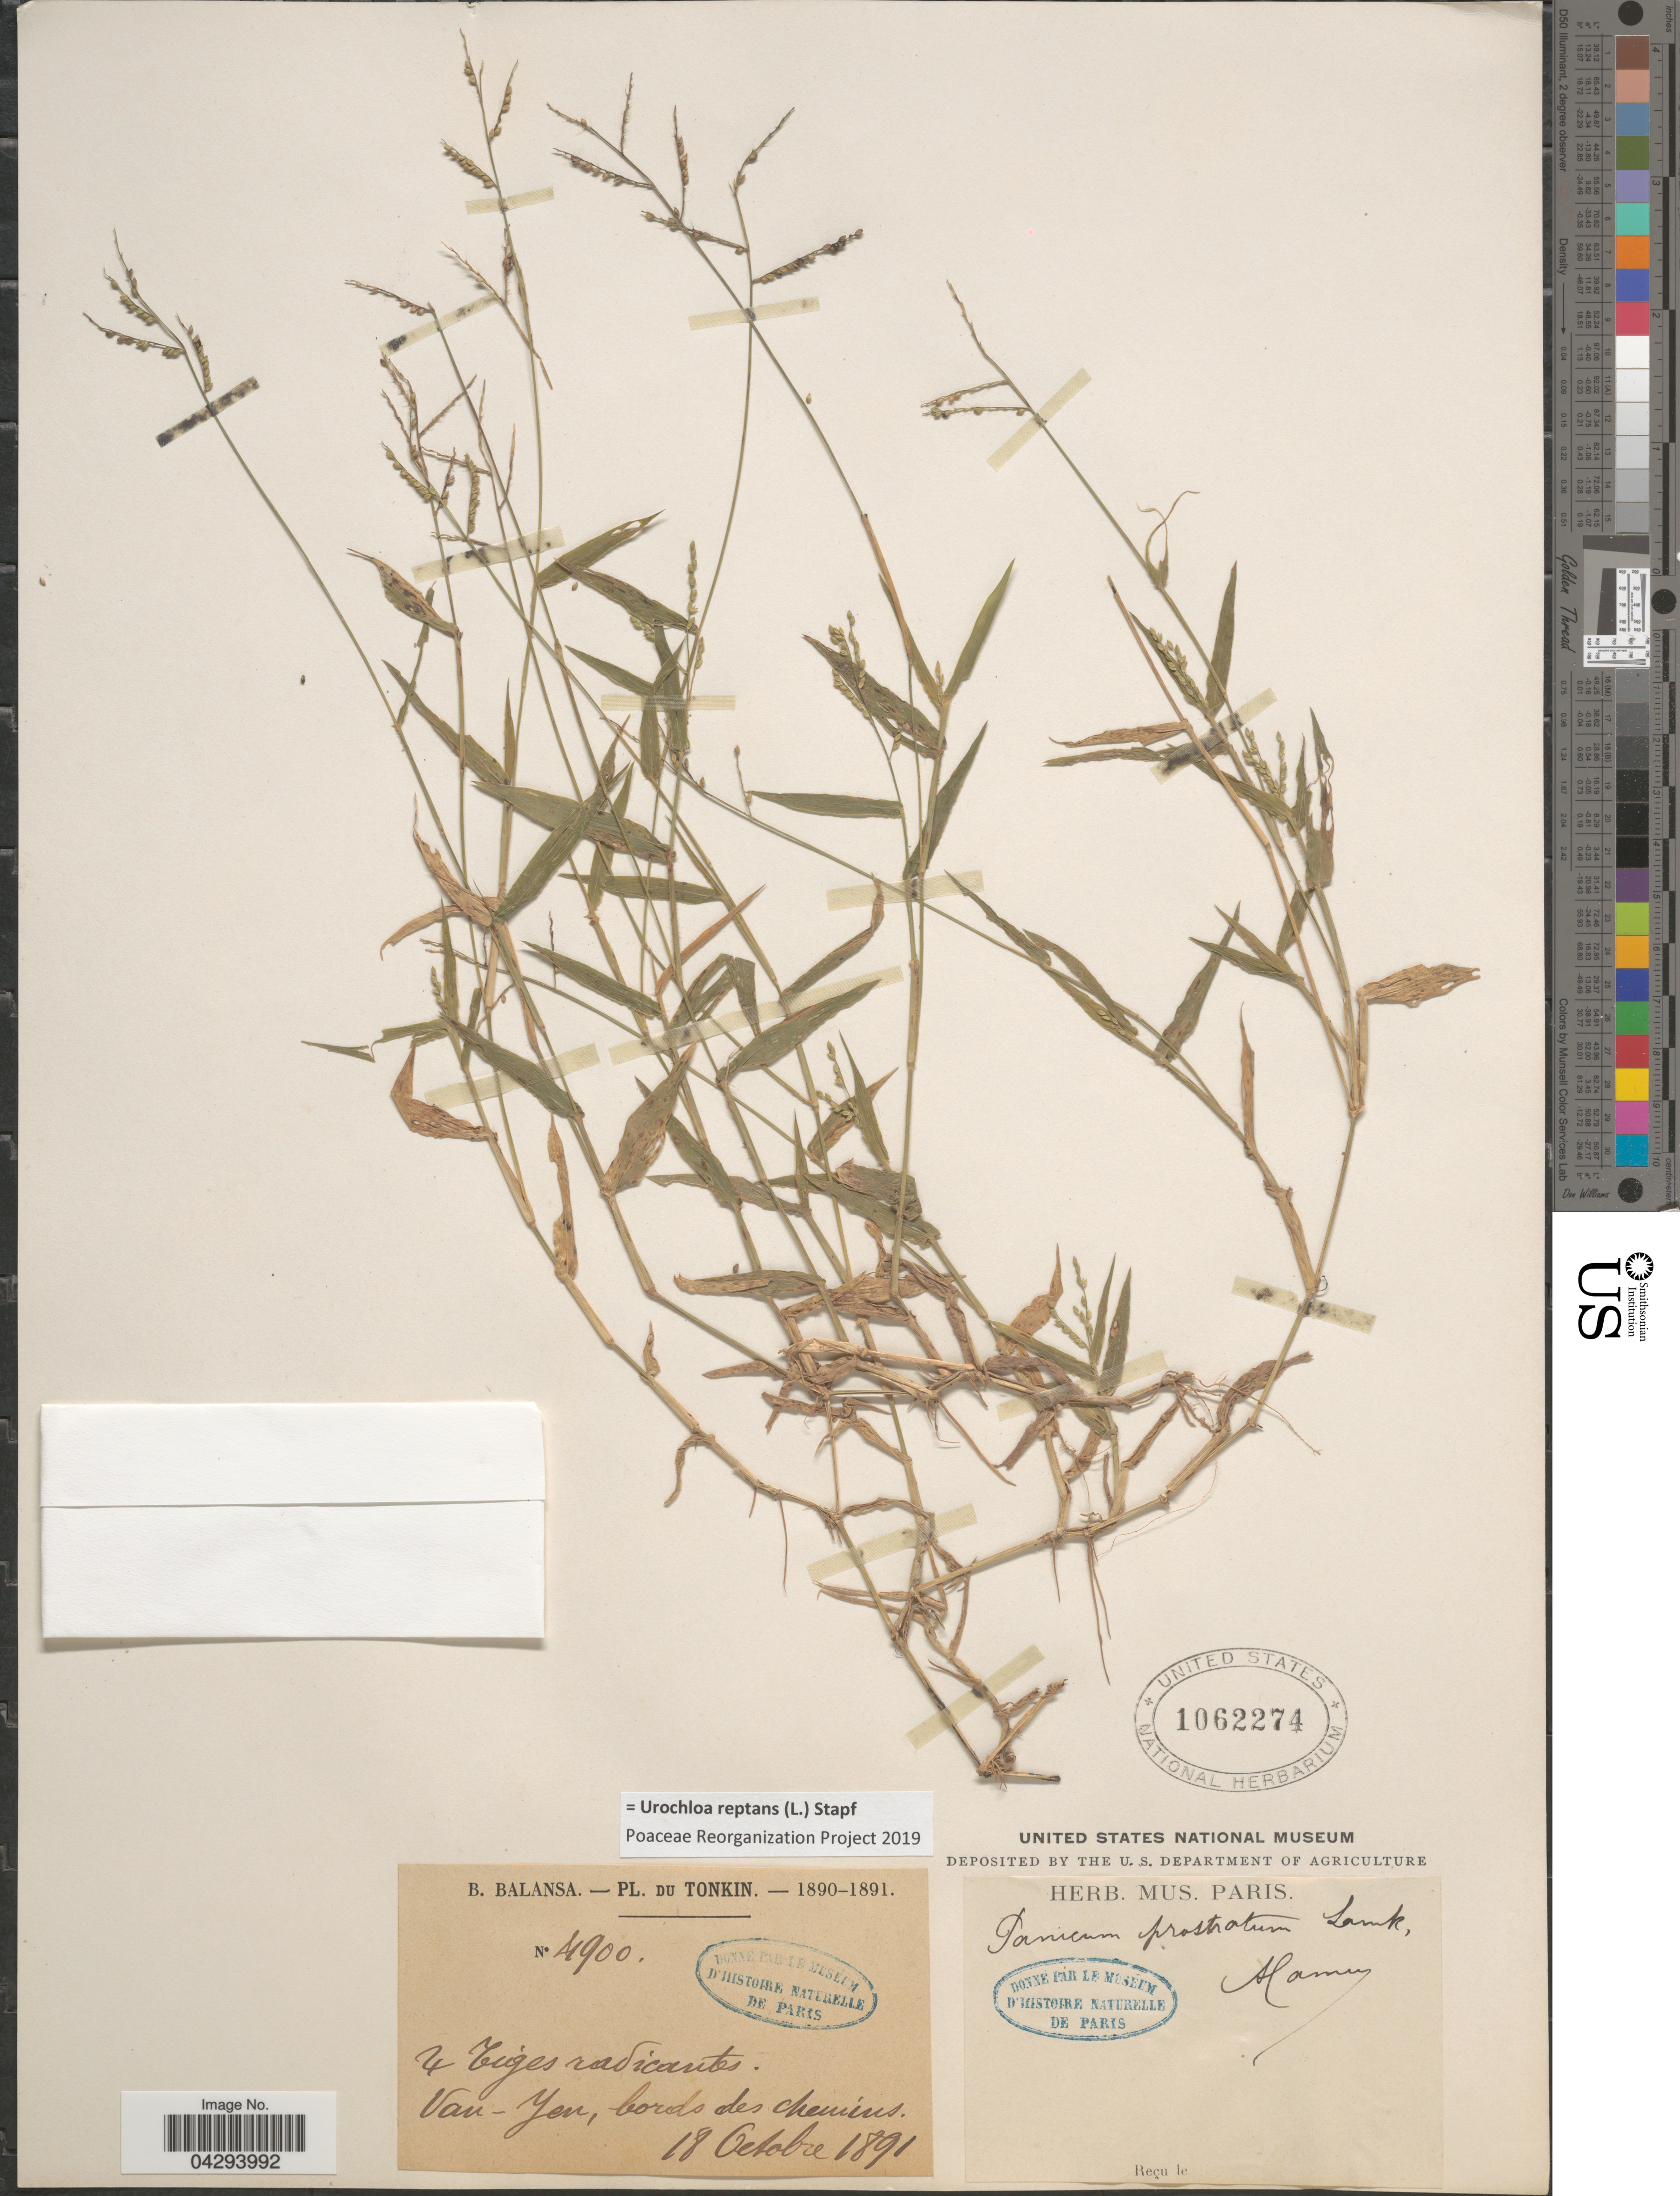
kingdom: Plantae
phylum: Tracheophyta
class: Liliopsida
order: Poales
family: Poaceae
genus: Urochloa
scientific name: Urochloa reptans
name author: (L.) Stapf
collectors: B. Balansa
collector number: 4900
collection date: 1891-10-18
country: Vietnam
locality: Tonkin. Van-Yen, bords des chemins.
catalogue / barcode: US 1062274